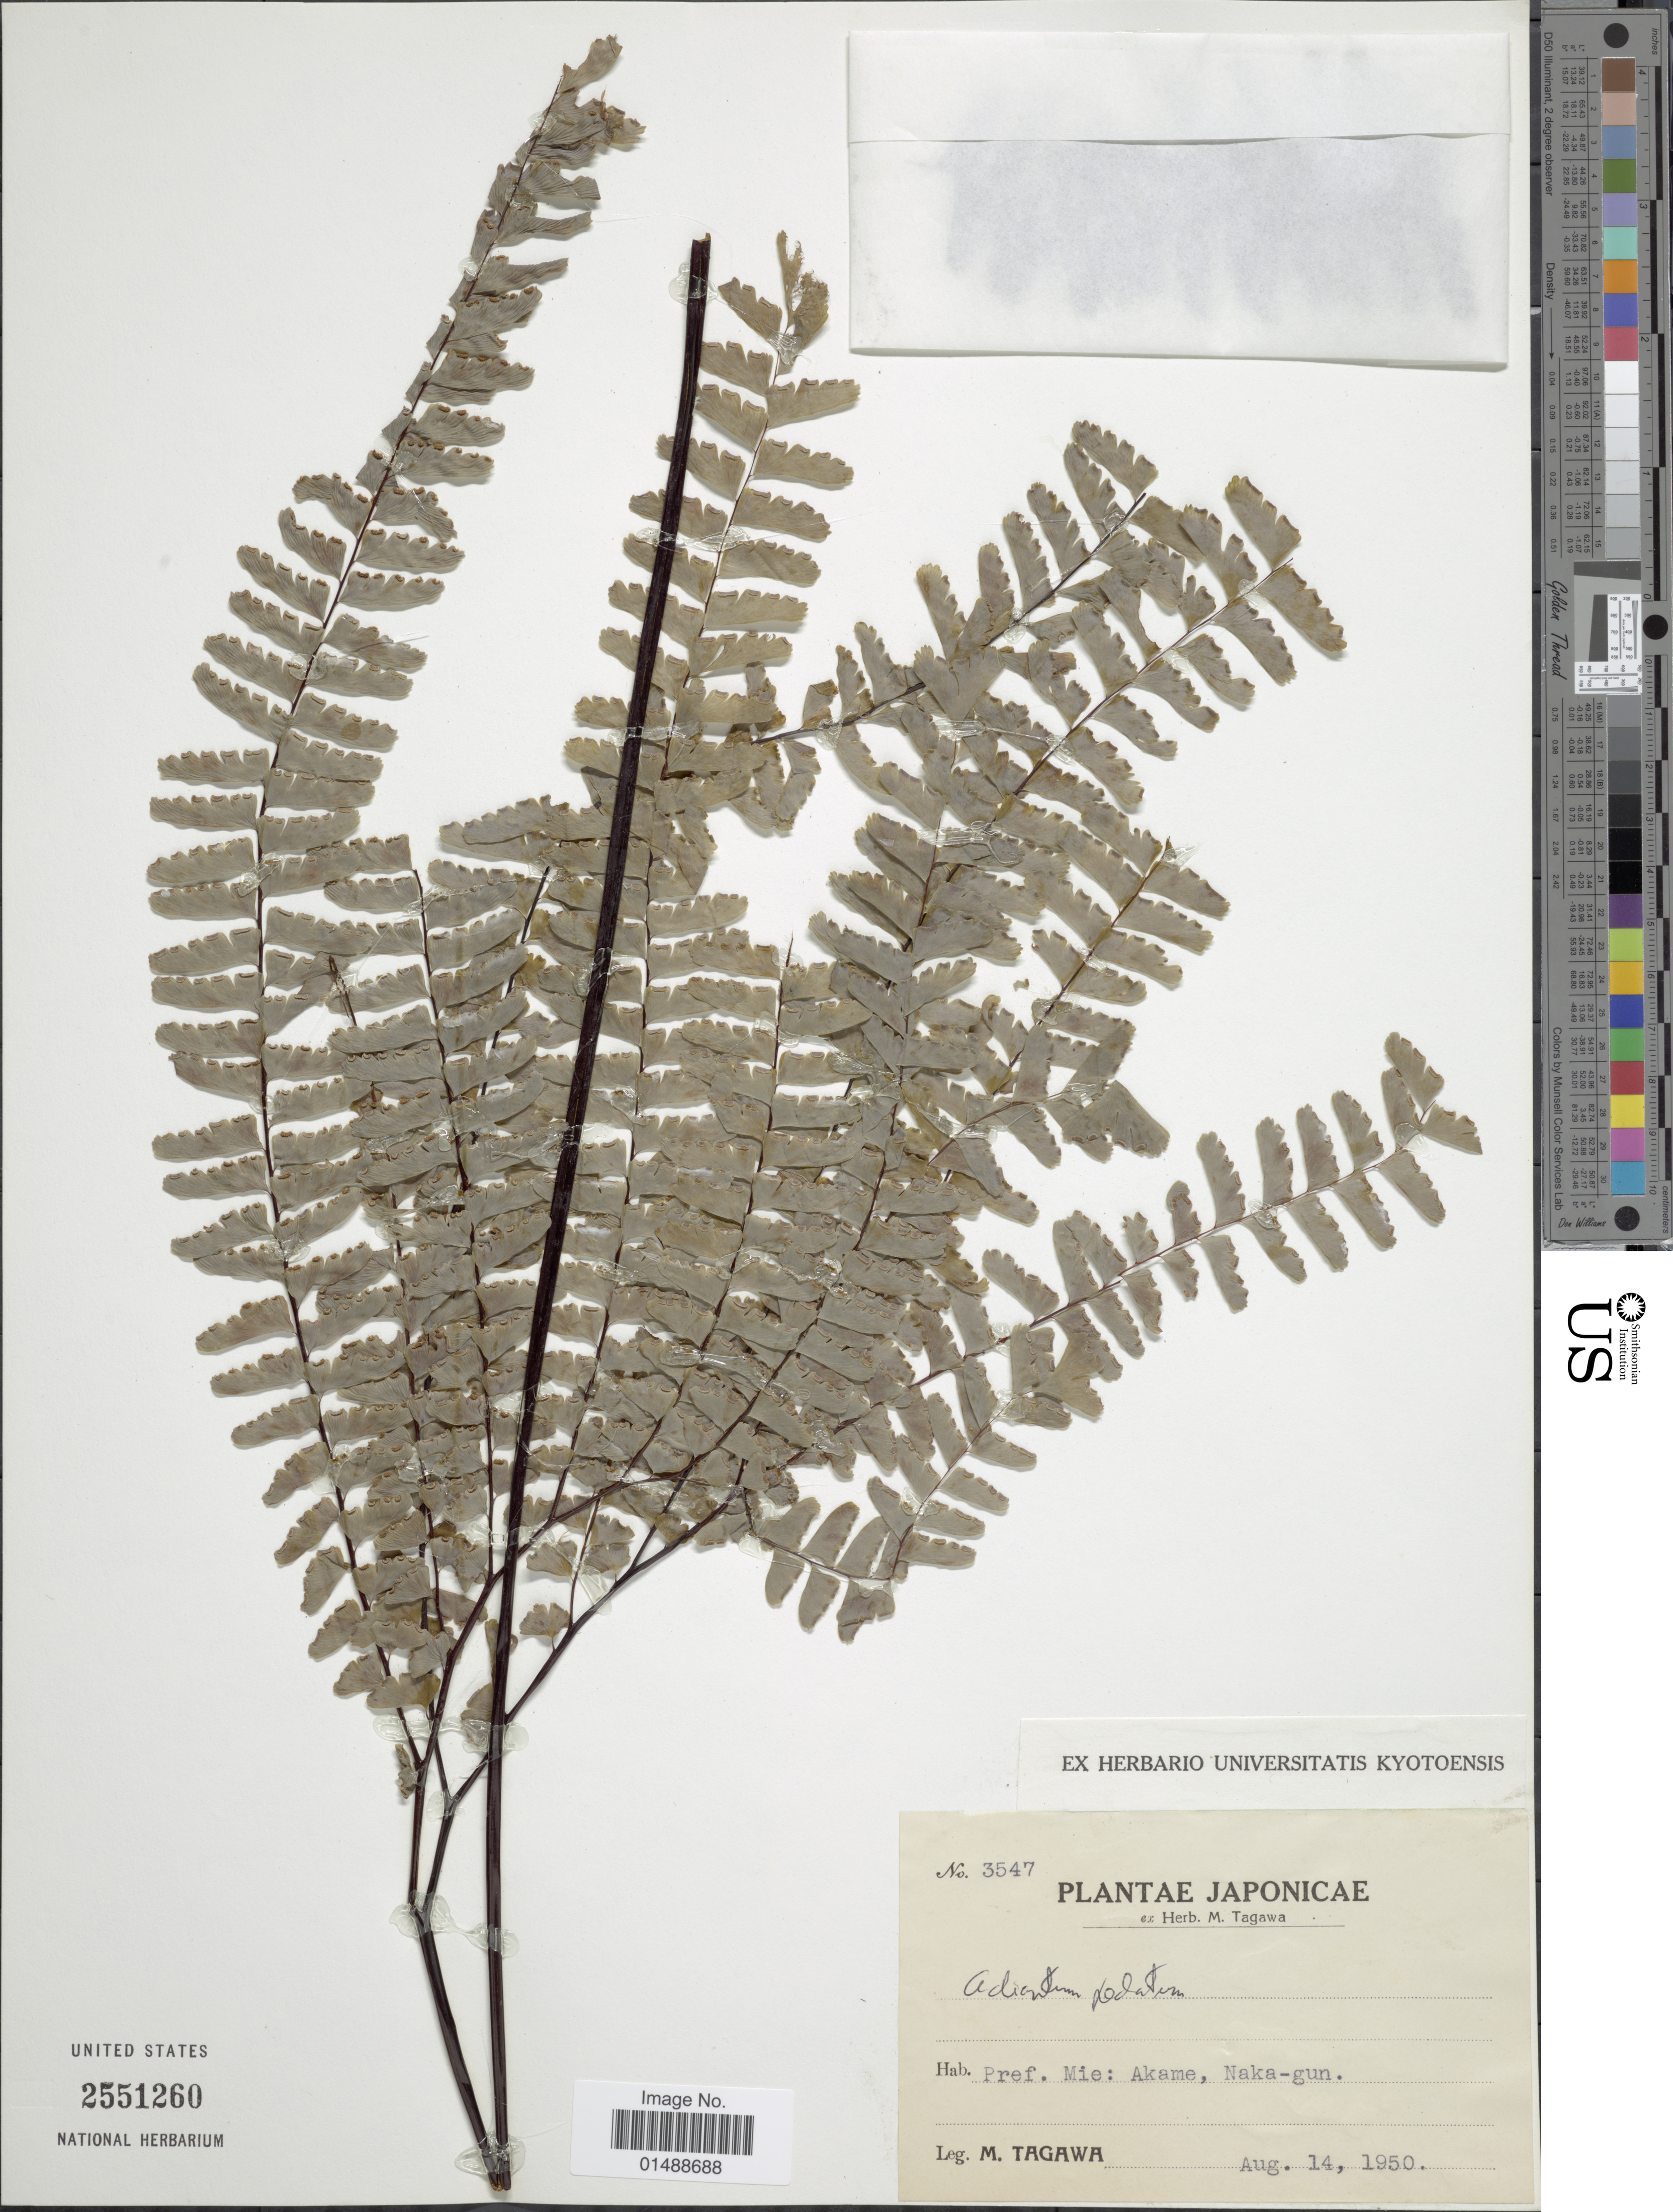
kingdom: Plantae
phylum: Tracheophyta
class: Polypodiopsida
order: Polypodiales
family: Pteridaceae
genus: Adiantum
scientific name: Adiantum pedatum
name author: L.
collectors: M. Tagawa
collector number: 3547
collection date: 1950-08-14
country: Japan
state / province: Mie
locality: Japonicae, Pref. Mie: Akame, Naka-gun.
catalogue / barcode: US 2551260